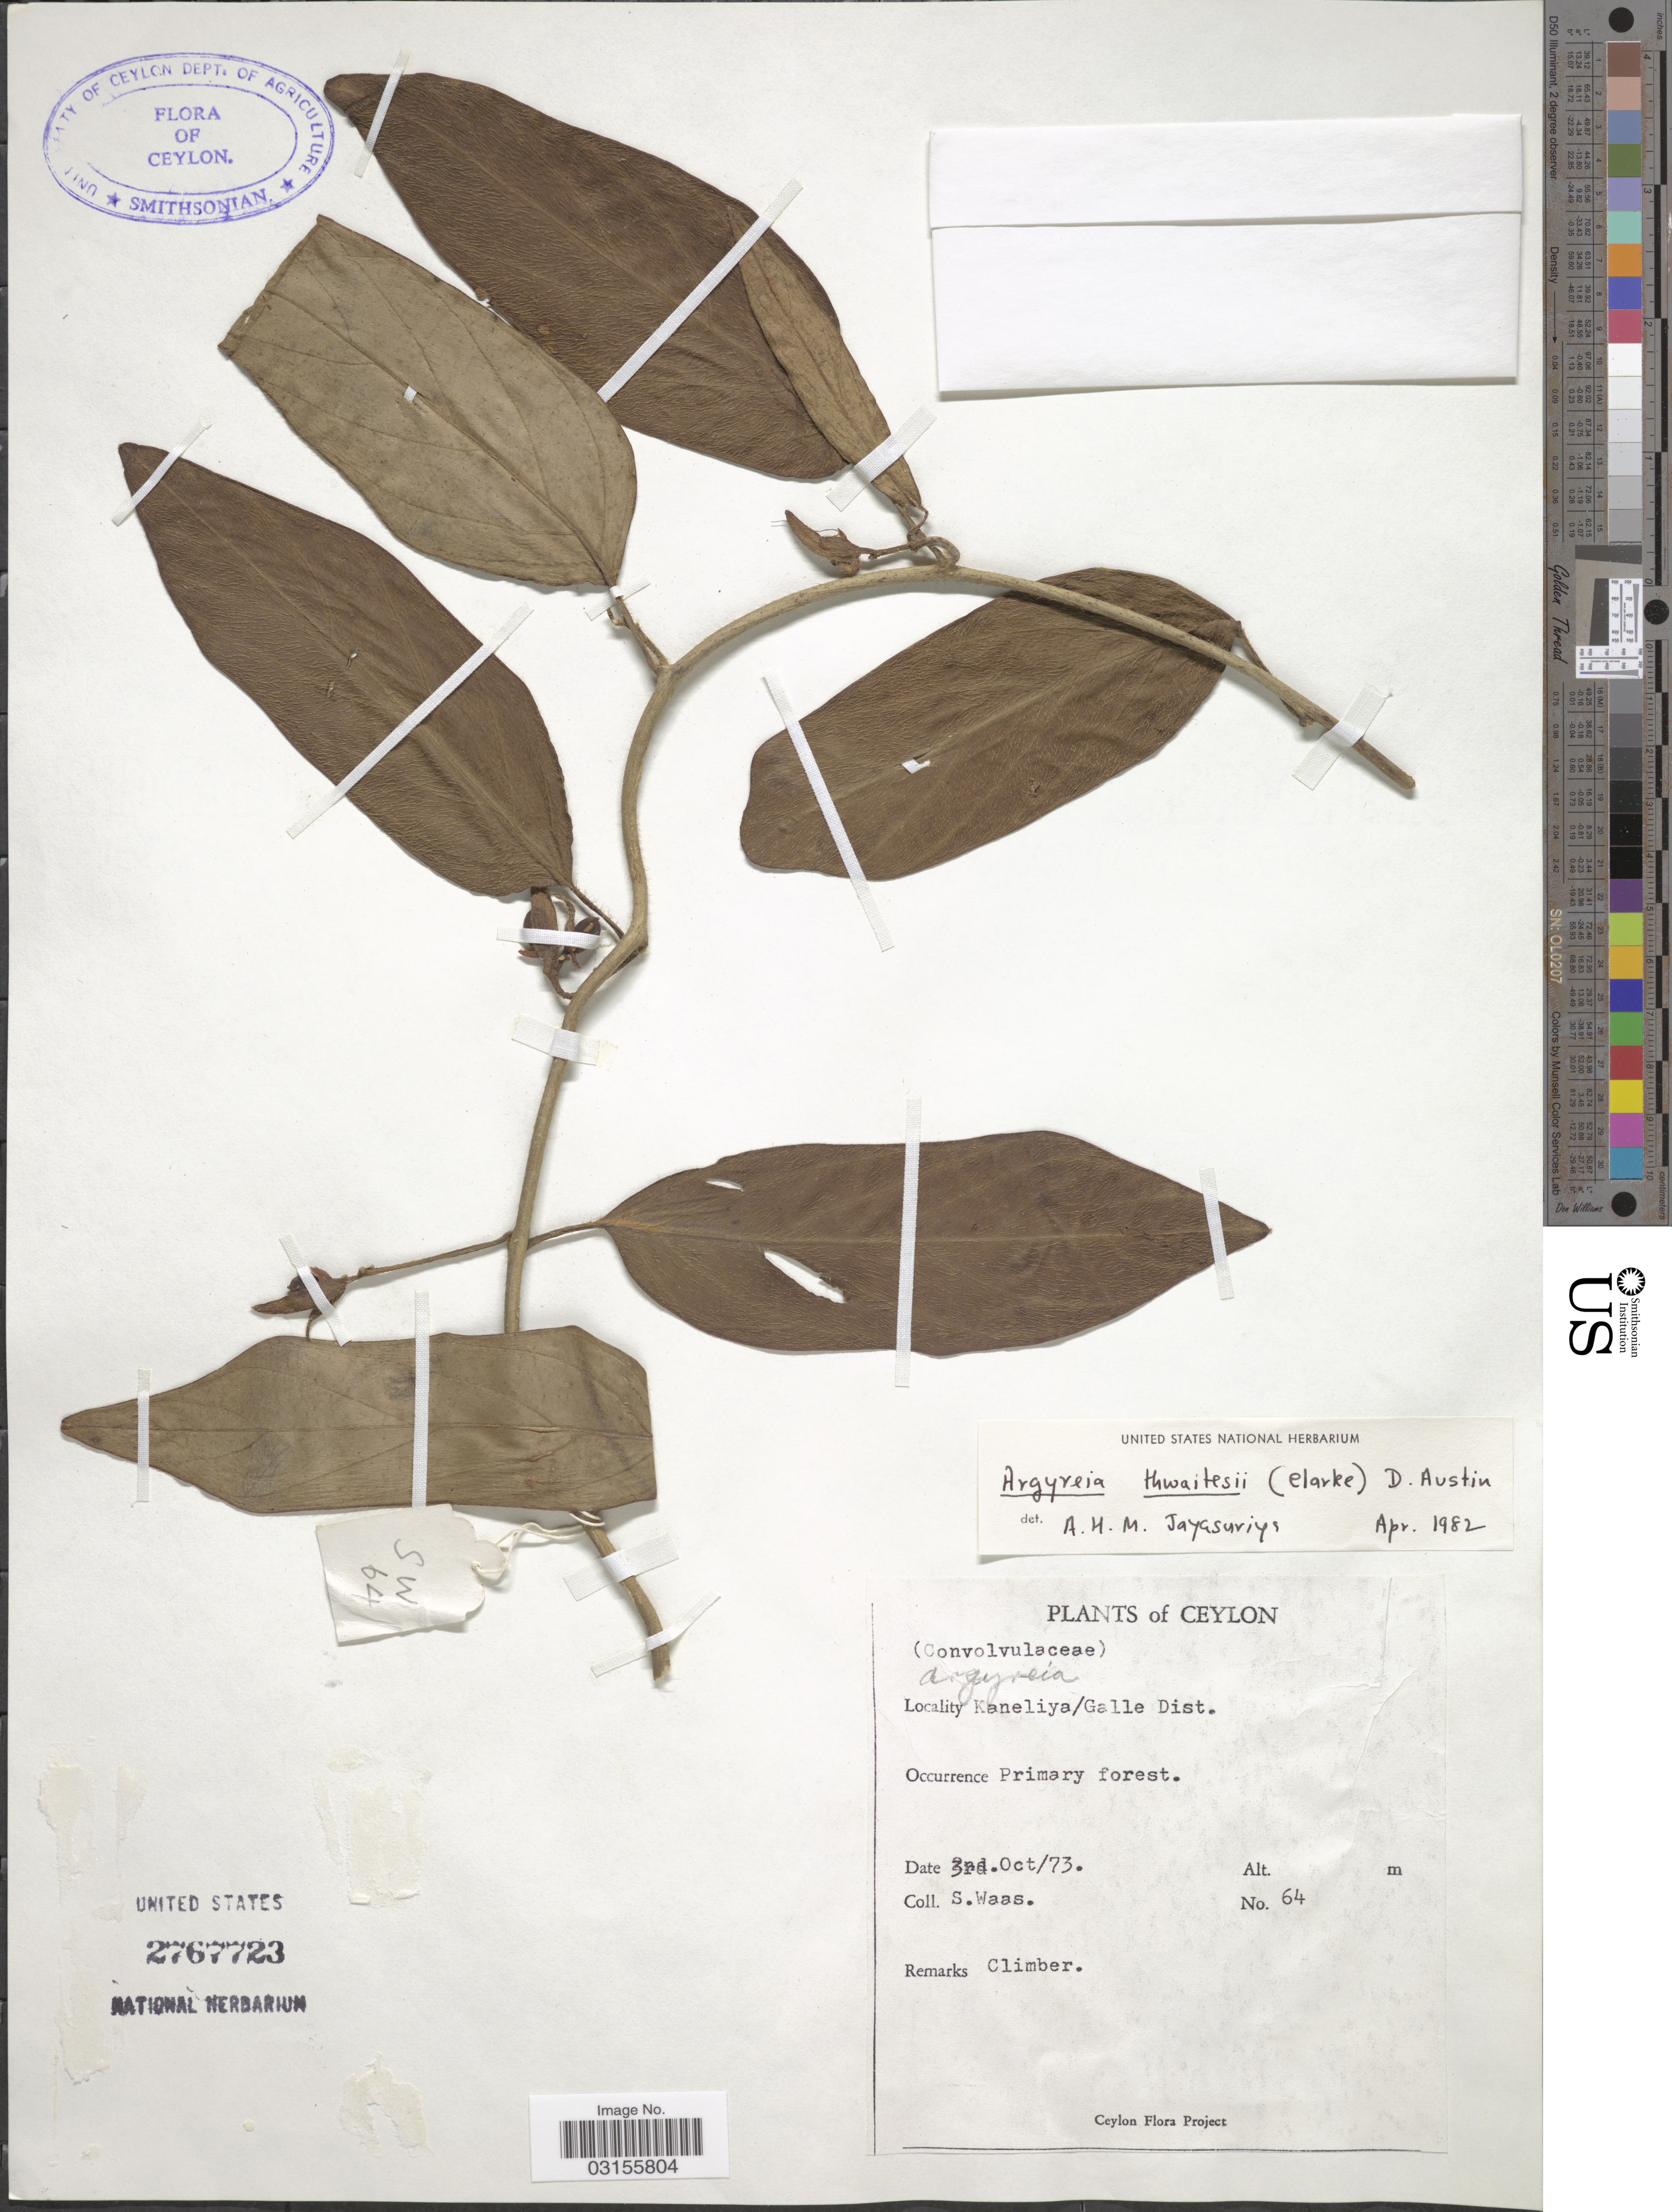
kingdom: Plantae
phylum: Tracheophyta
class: Magnoliopsida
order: Solanales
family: Convolvulaceae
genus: Argyreia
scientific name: Argyreia thwaitesii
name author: D.F. Austin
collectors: S. Waas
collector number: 64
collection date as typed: Transcribed d/m/y: 3/10/73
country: Sri Lanka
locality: Ceylon. Kaneliya/Galle Dist.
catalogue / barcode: US 2767723